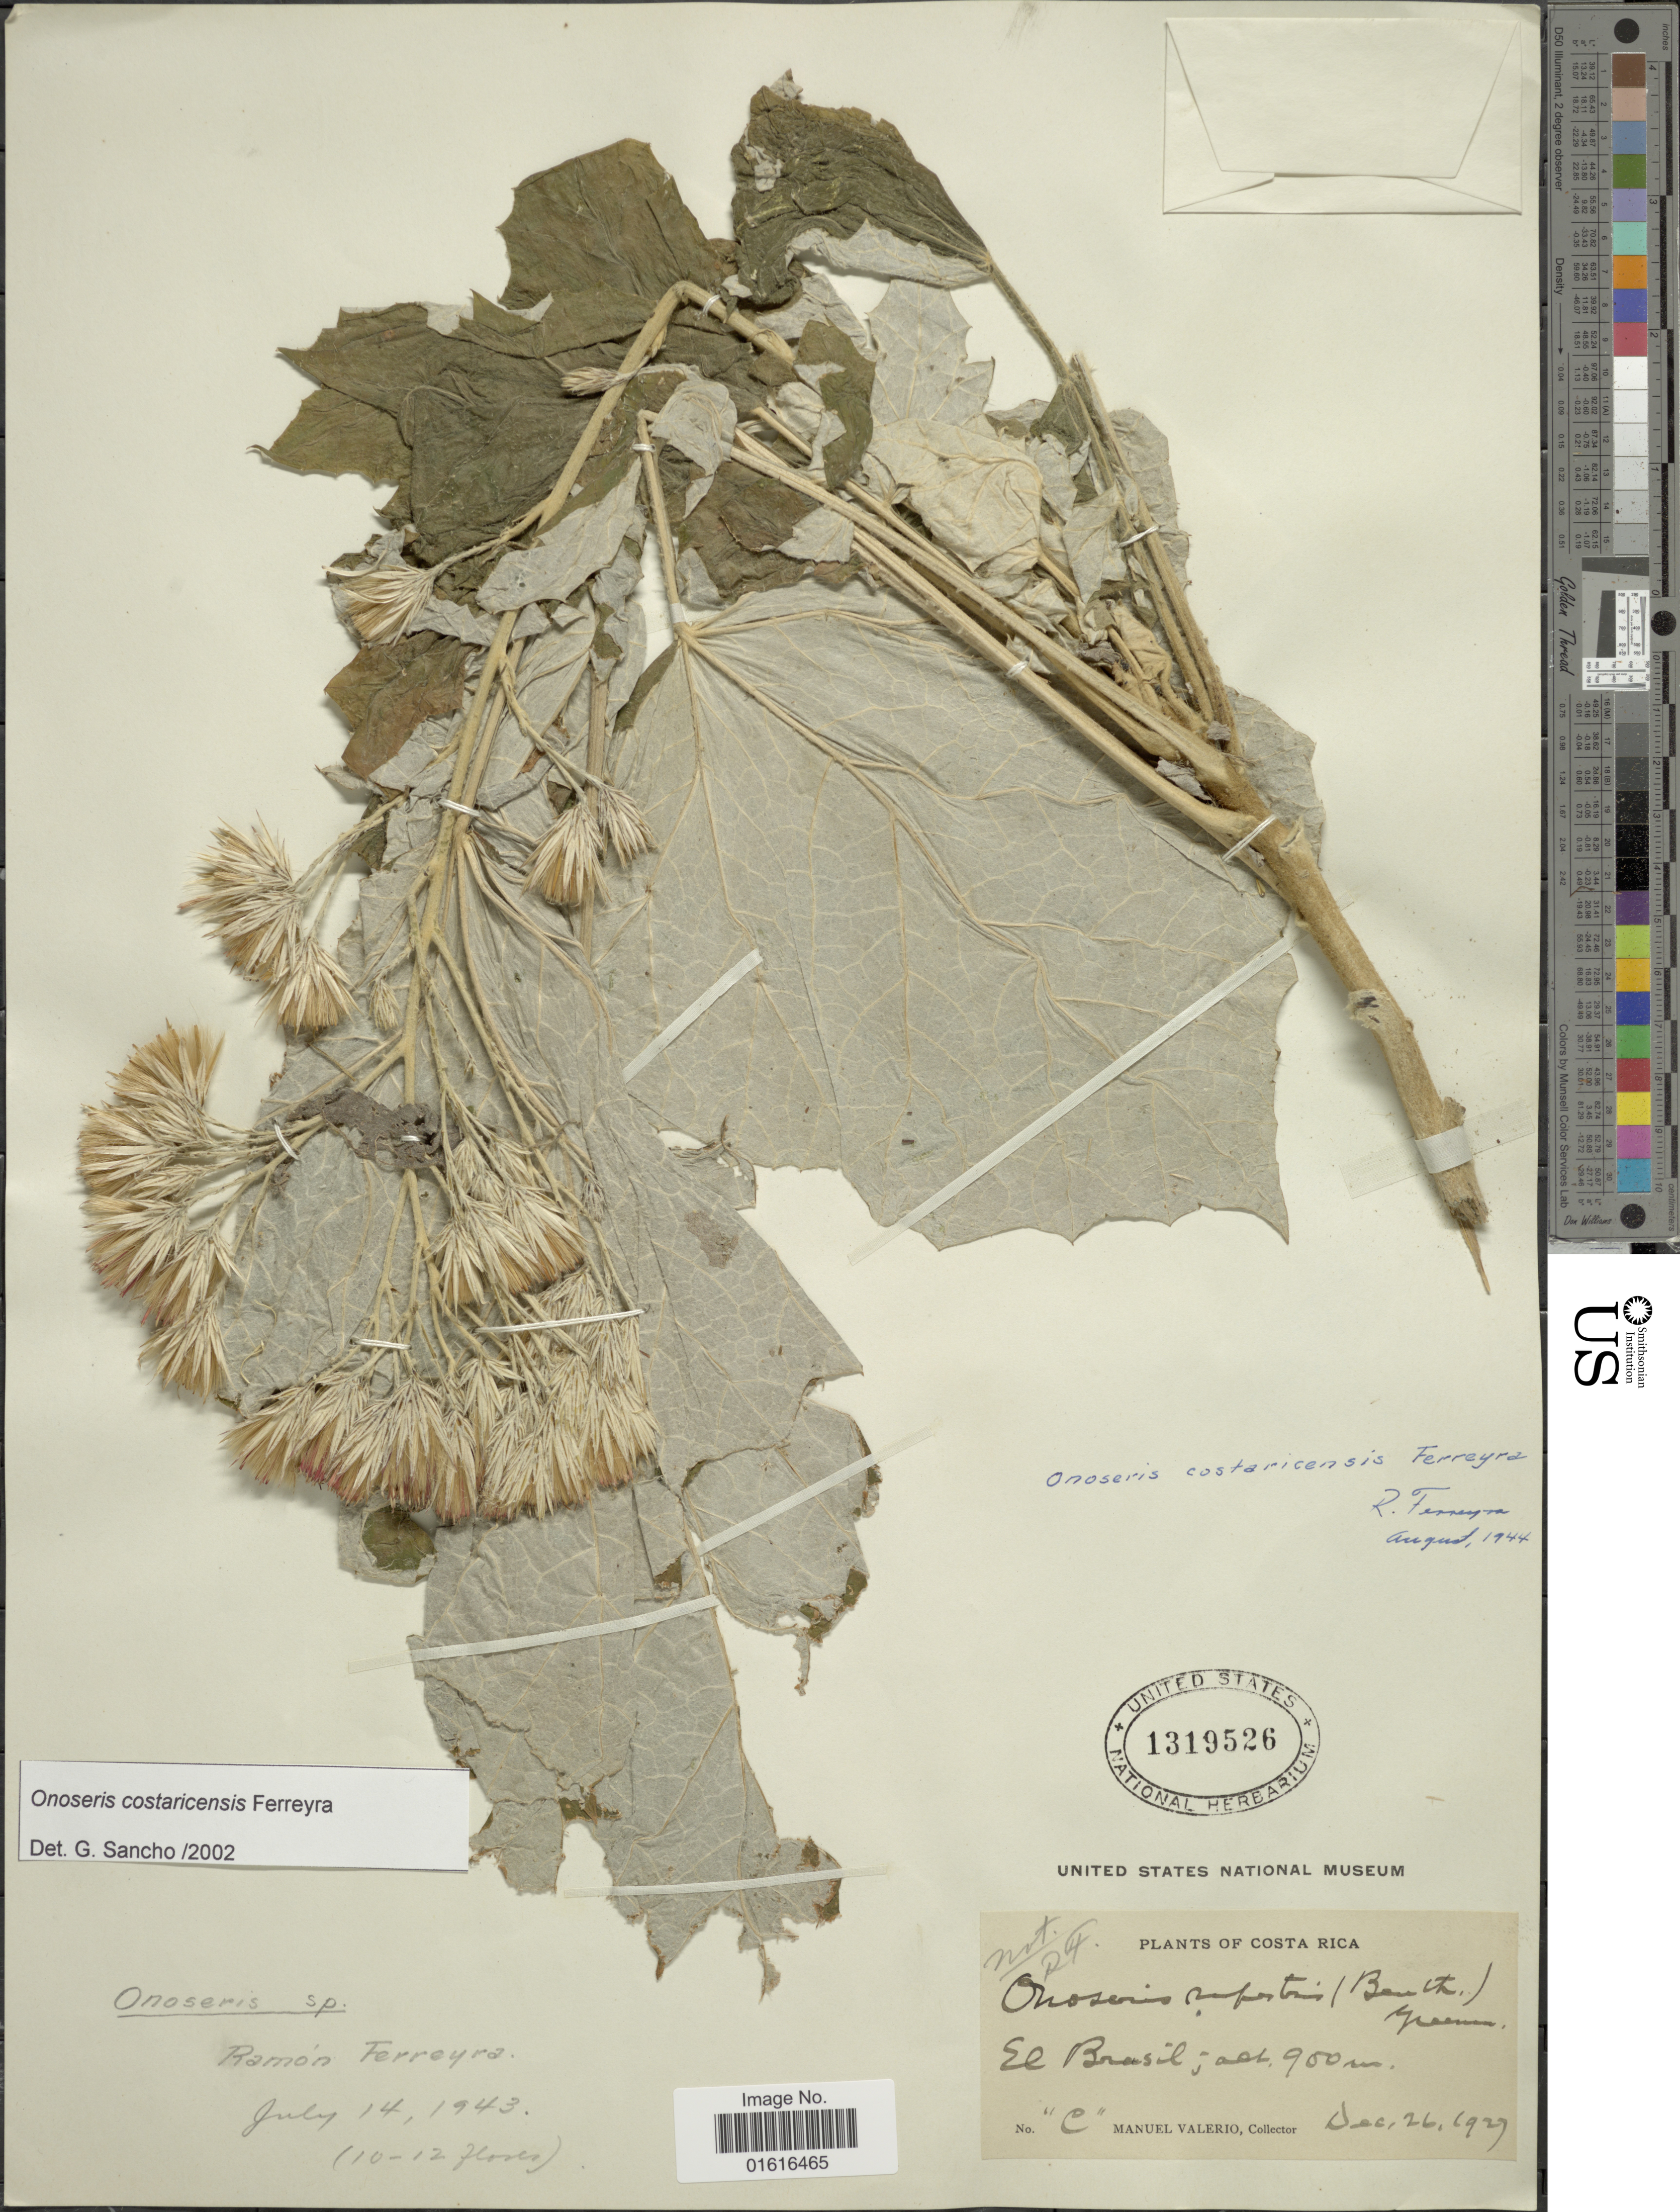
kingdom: Plantae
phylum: Tracheophyta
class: Magnoliopsida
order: Asterales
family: Asteraceae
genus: Onoseris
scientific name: Onoseris costaricensis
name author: Ferreyra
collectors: M. Valerio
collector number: C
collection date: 1929-12-26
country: Costa Rica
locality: El Brasil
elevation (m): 900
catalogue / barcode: US 1319526